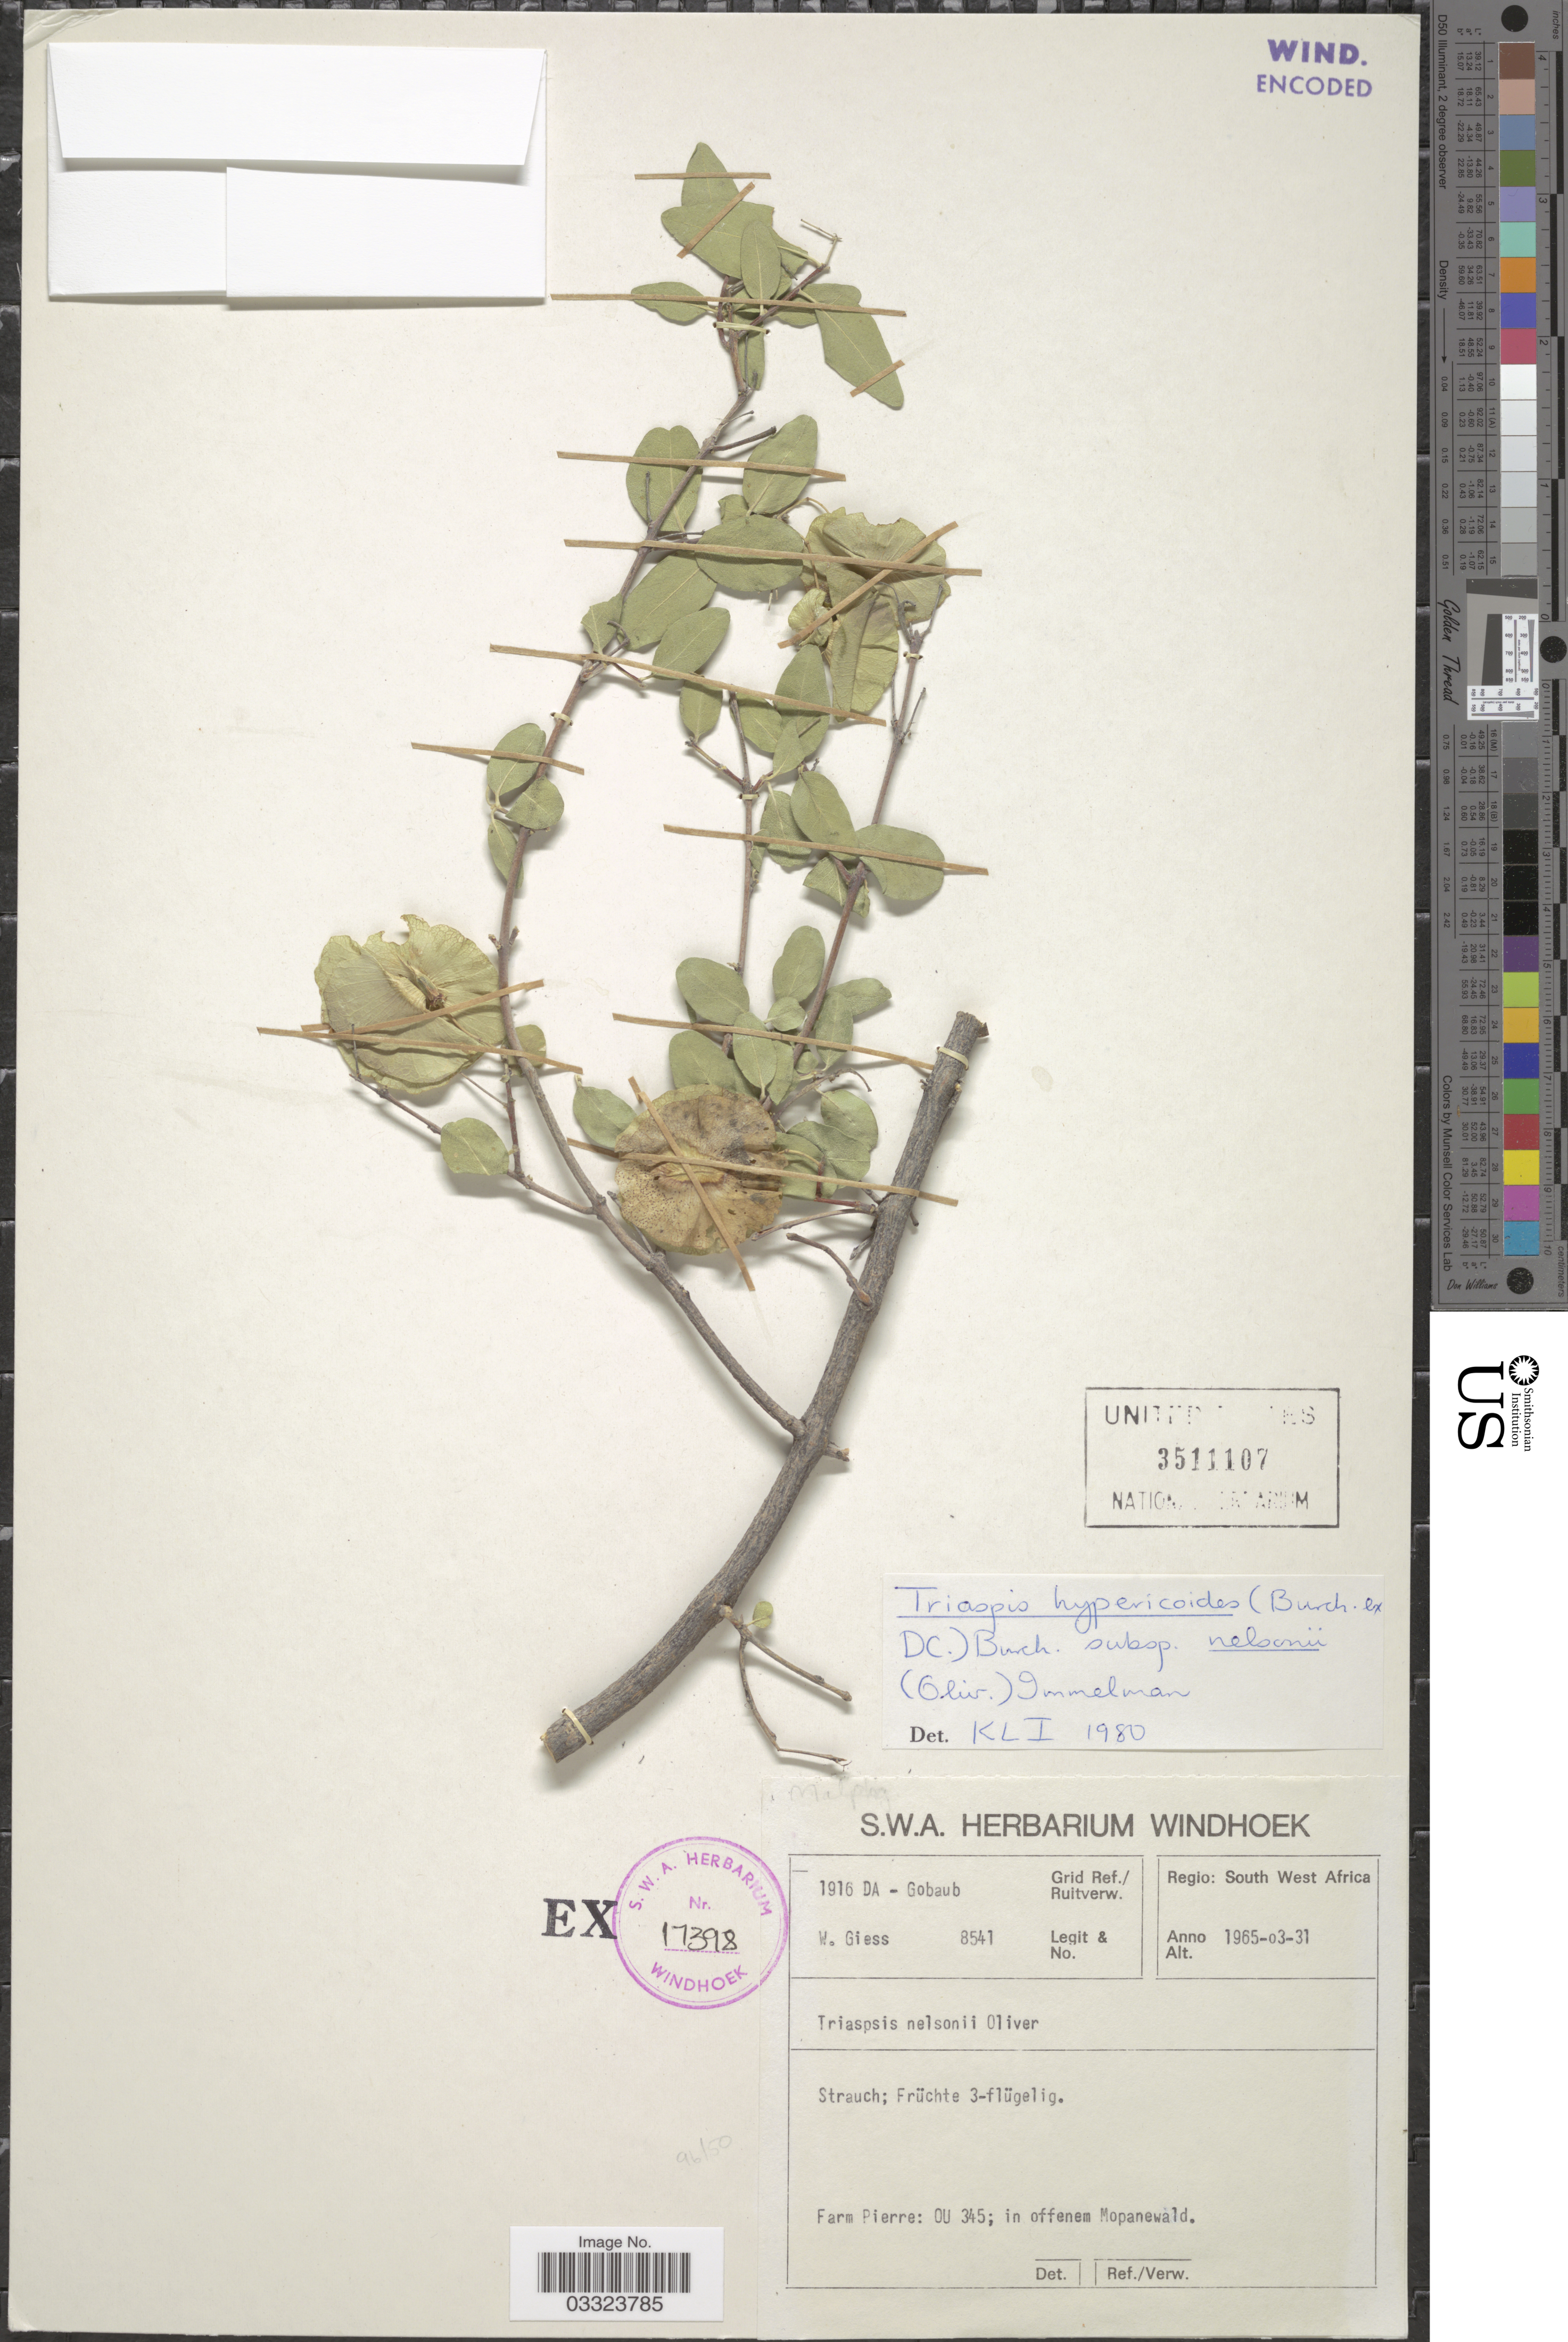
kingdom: Plantae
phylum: Tracheophyta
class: Magnoliopsida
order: Malpighiales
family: Malpighiaceae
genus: Triaspis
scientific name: Triaspis hypericoides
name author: Burch.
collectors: W. Giess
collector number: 8541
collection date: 1965-03-31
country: Namibia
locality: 1916 DA - Gobaub Grid Ref./ Ruitverw. Regio: South West Africa. Strauch [unsure placement]. Farm Pierre: OU 345; in offenem Mopanewald. [unsure placement]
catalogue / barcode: US 3511107